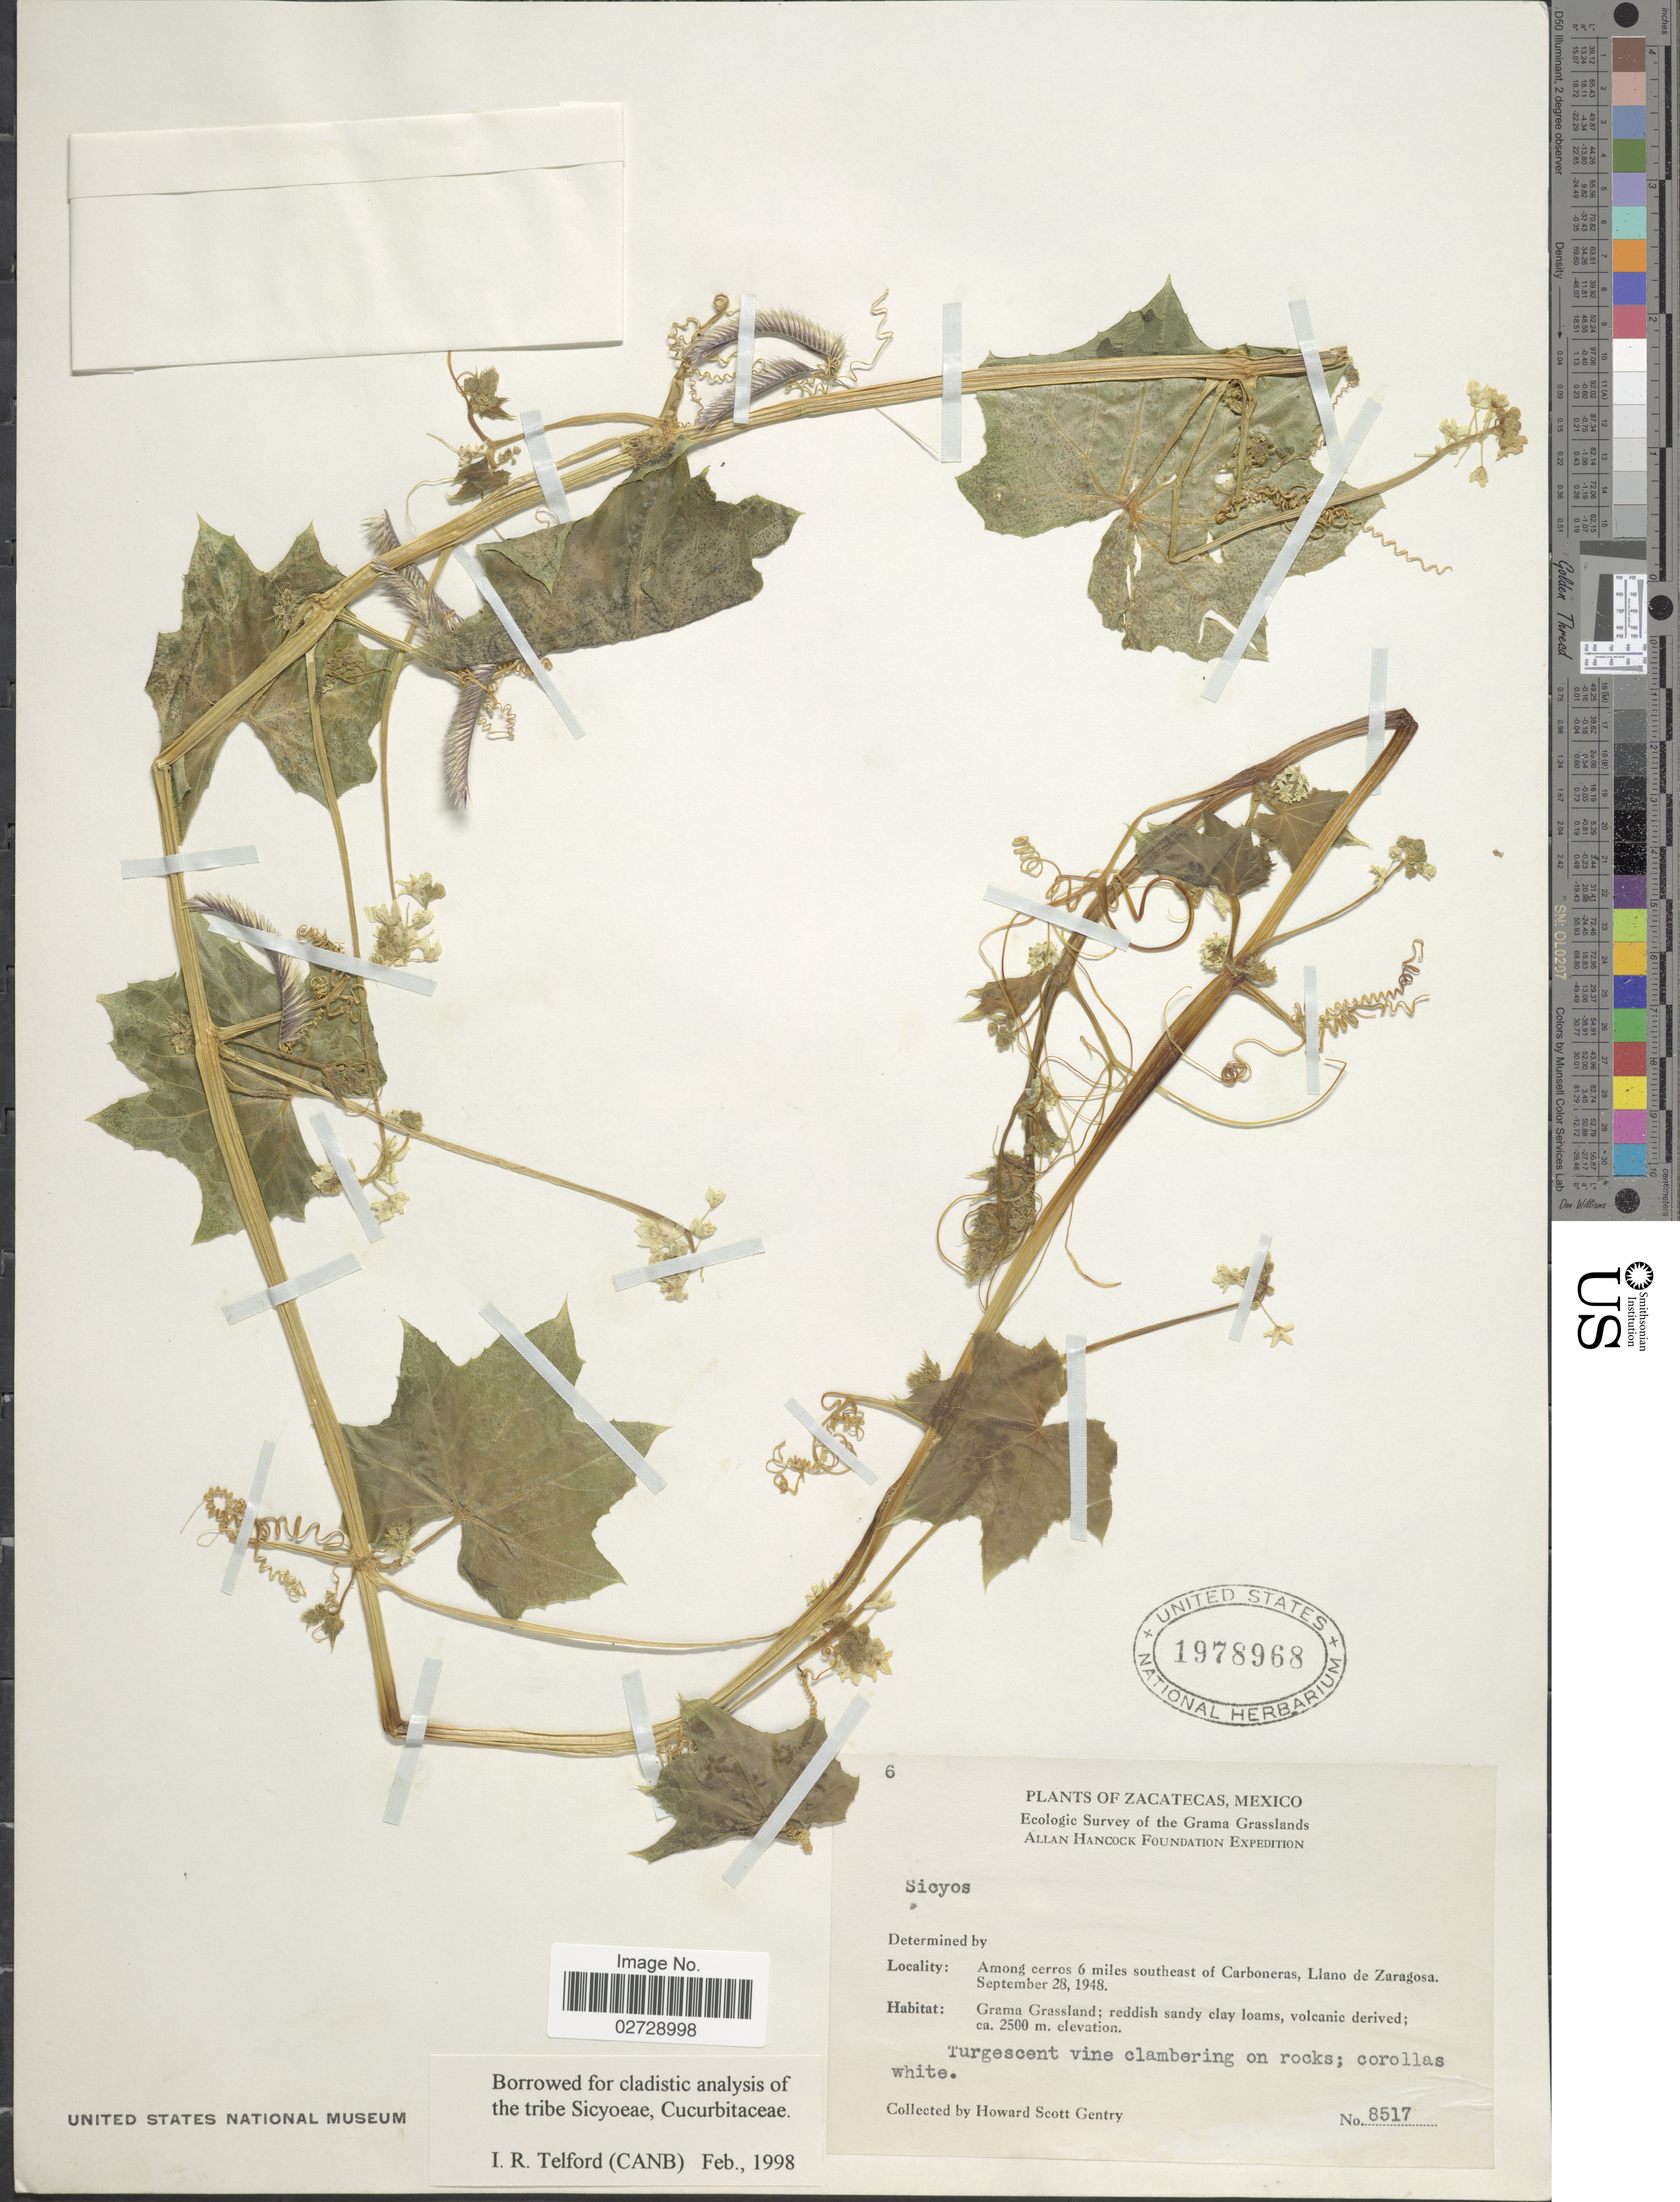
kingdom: Plantae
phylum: Tracheophyta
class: Magnoliopsida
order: Cucurbitales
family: Cucurbitaceae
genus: Sicyos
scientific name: Sicyos sp.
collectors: H. S. Gentry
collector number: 8517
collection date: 1948-09-28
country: Mexico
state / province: Zacatecas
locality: Among cerros 6 miles southeast of Carboneras, Llano de Zaragosa; Grama Grassland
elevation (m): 2500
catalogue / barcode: US 1978968